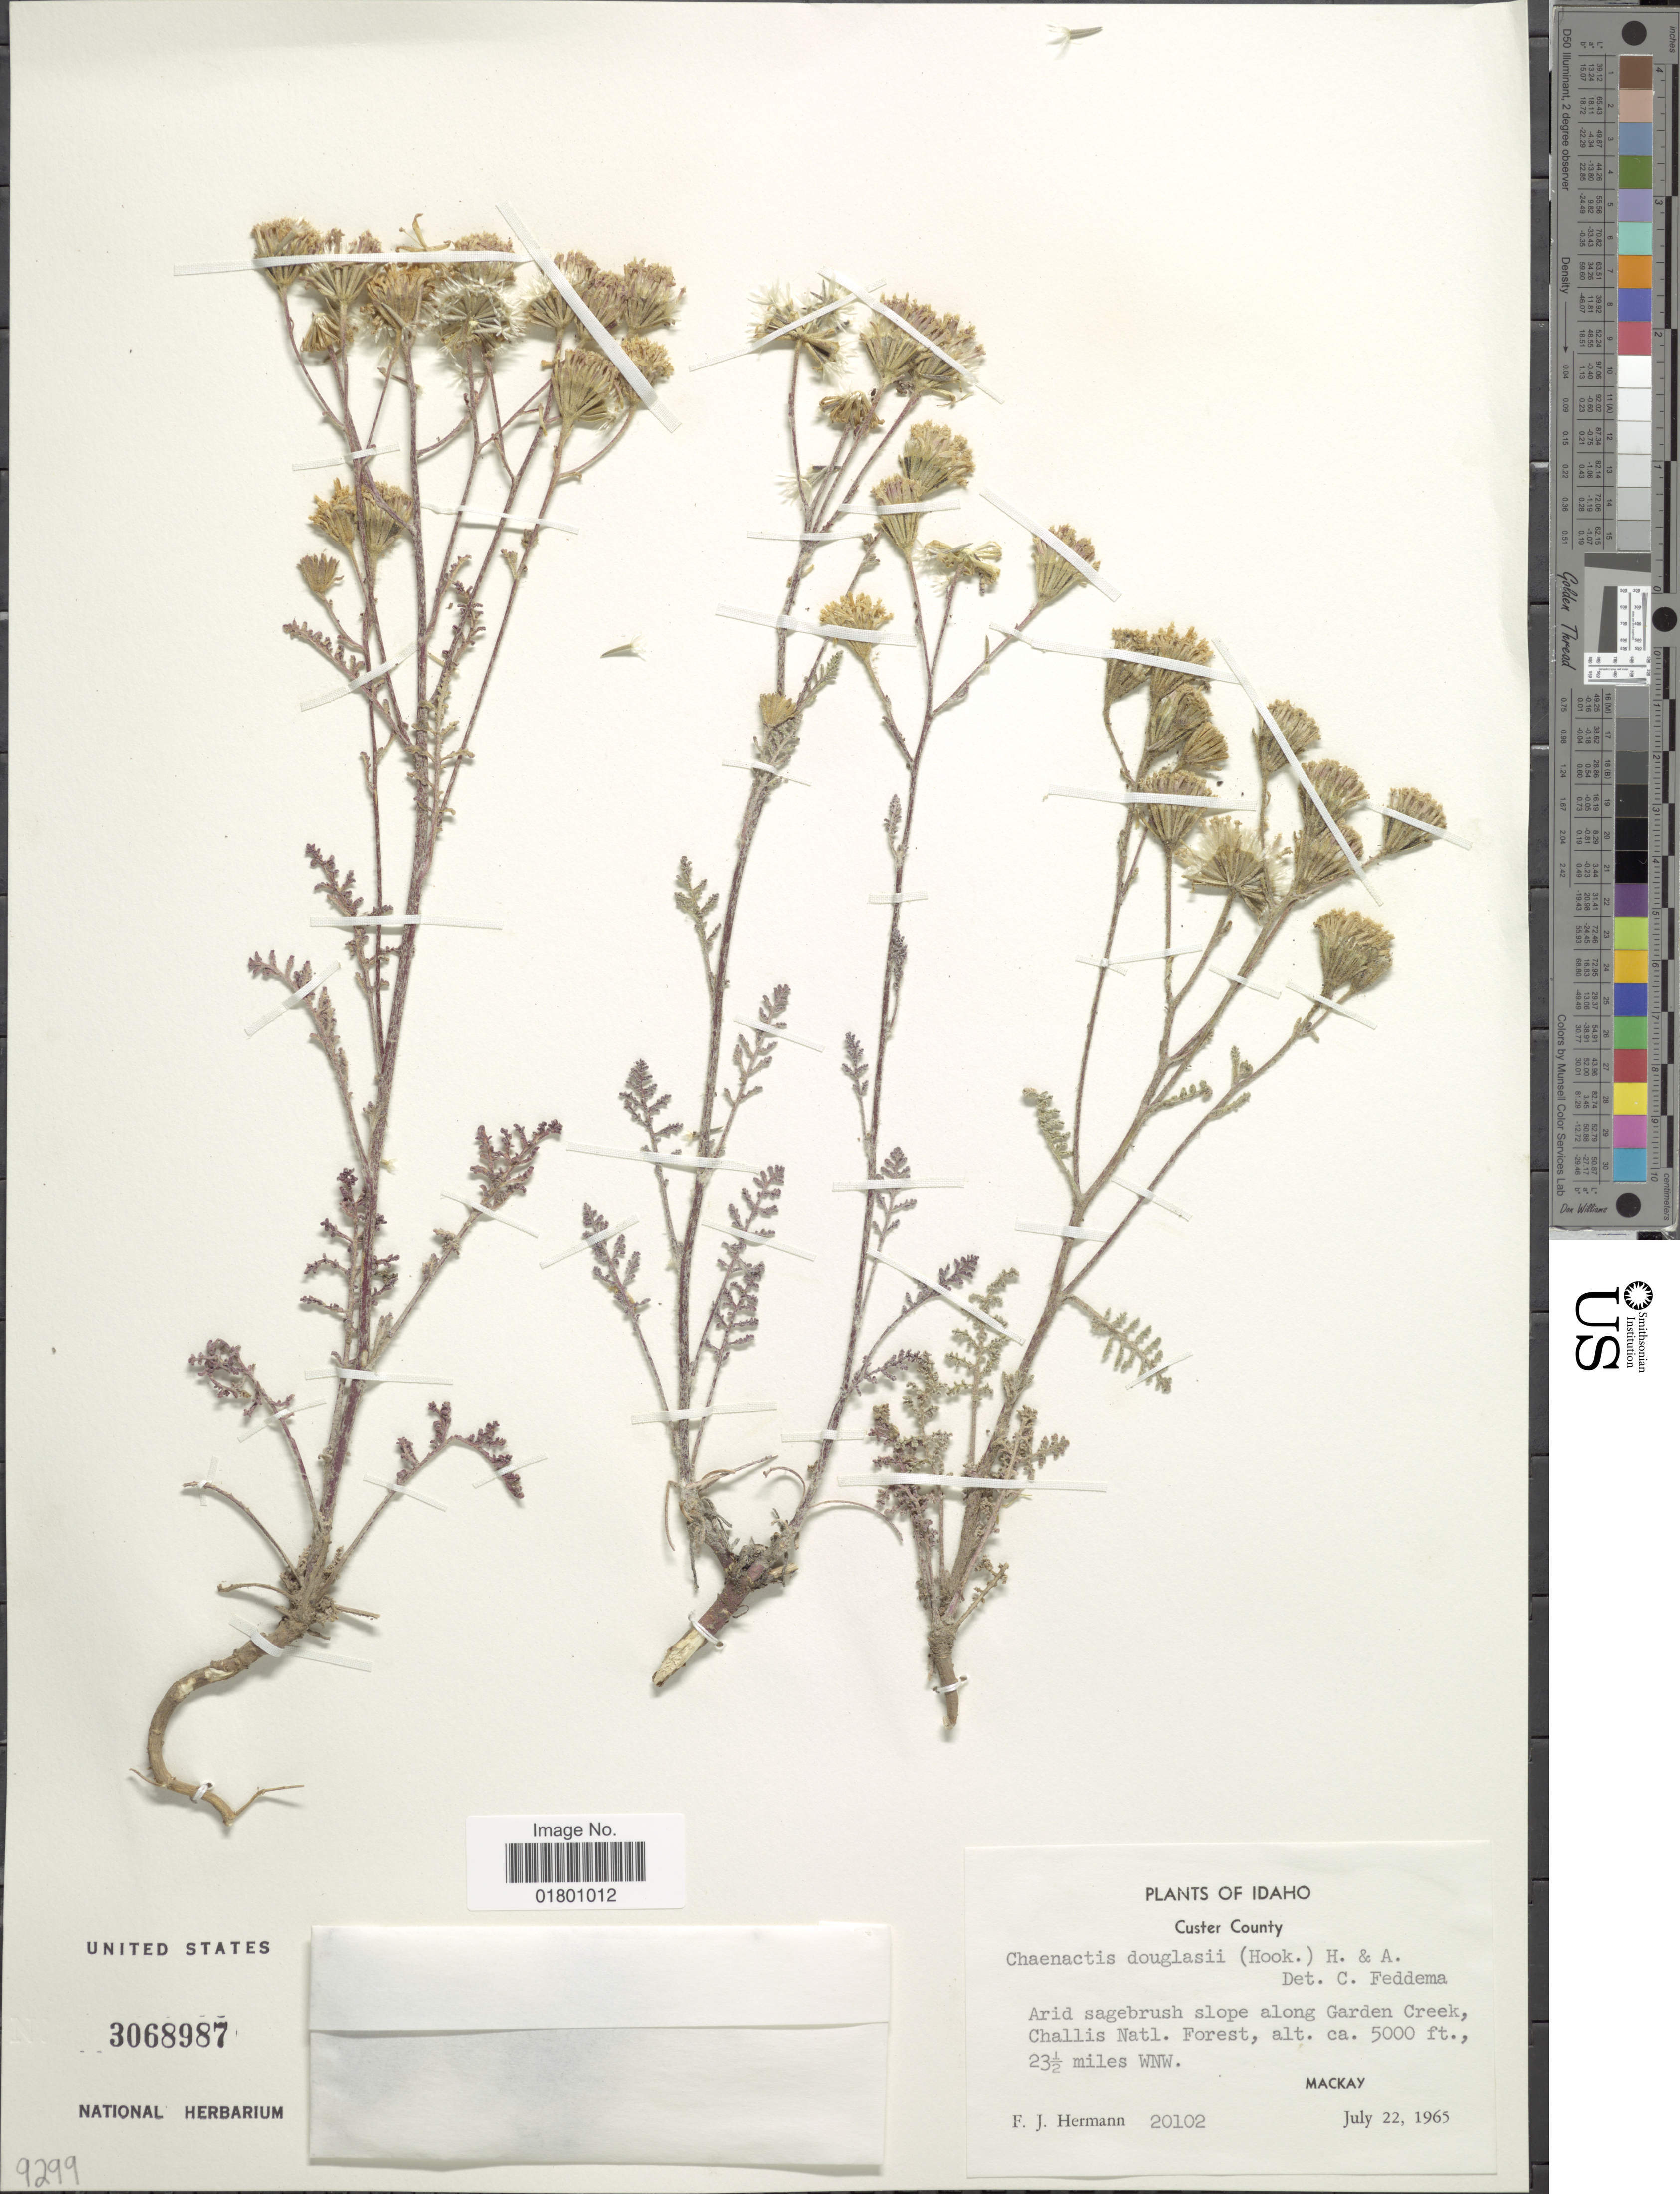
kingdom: Plantae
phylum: Tracheophyta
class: Magnoliopsida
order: Asterales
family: Asteraceae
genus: Chaenactis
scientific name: Chaenactis douglasii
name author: Hook. & Arn.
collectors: F. J. Hermann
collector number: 20102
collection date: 1965-07-22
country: United States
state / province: Idaho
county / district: Custer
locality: Arid sagebrush slope along Garden Creek, Challis Natl. Forest, 23½ miles WNW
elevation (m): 1524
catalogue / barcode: US 3068987